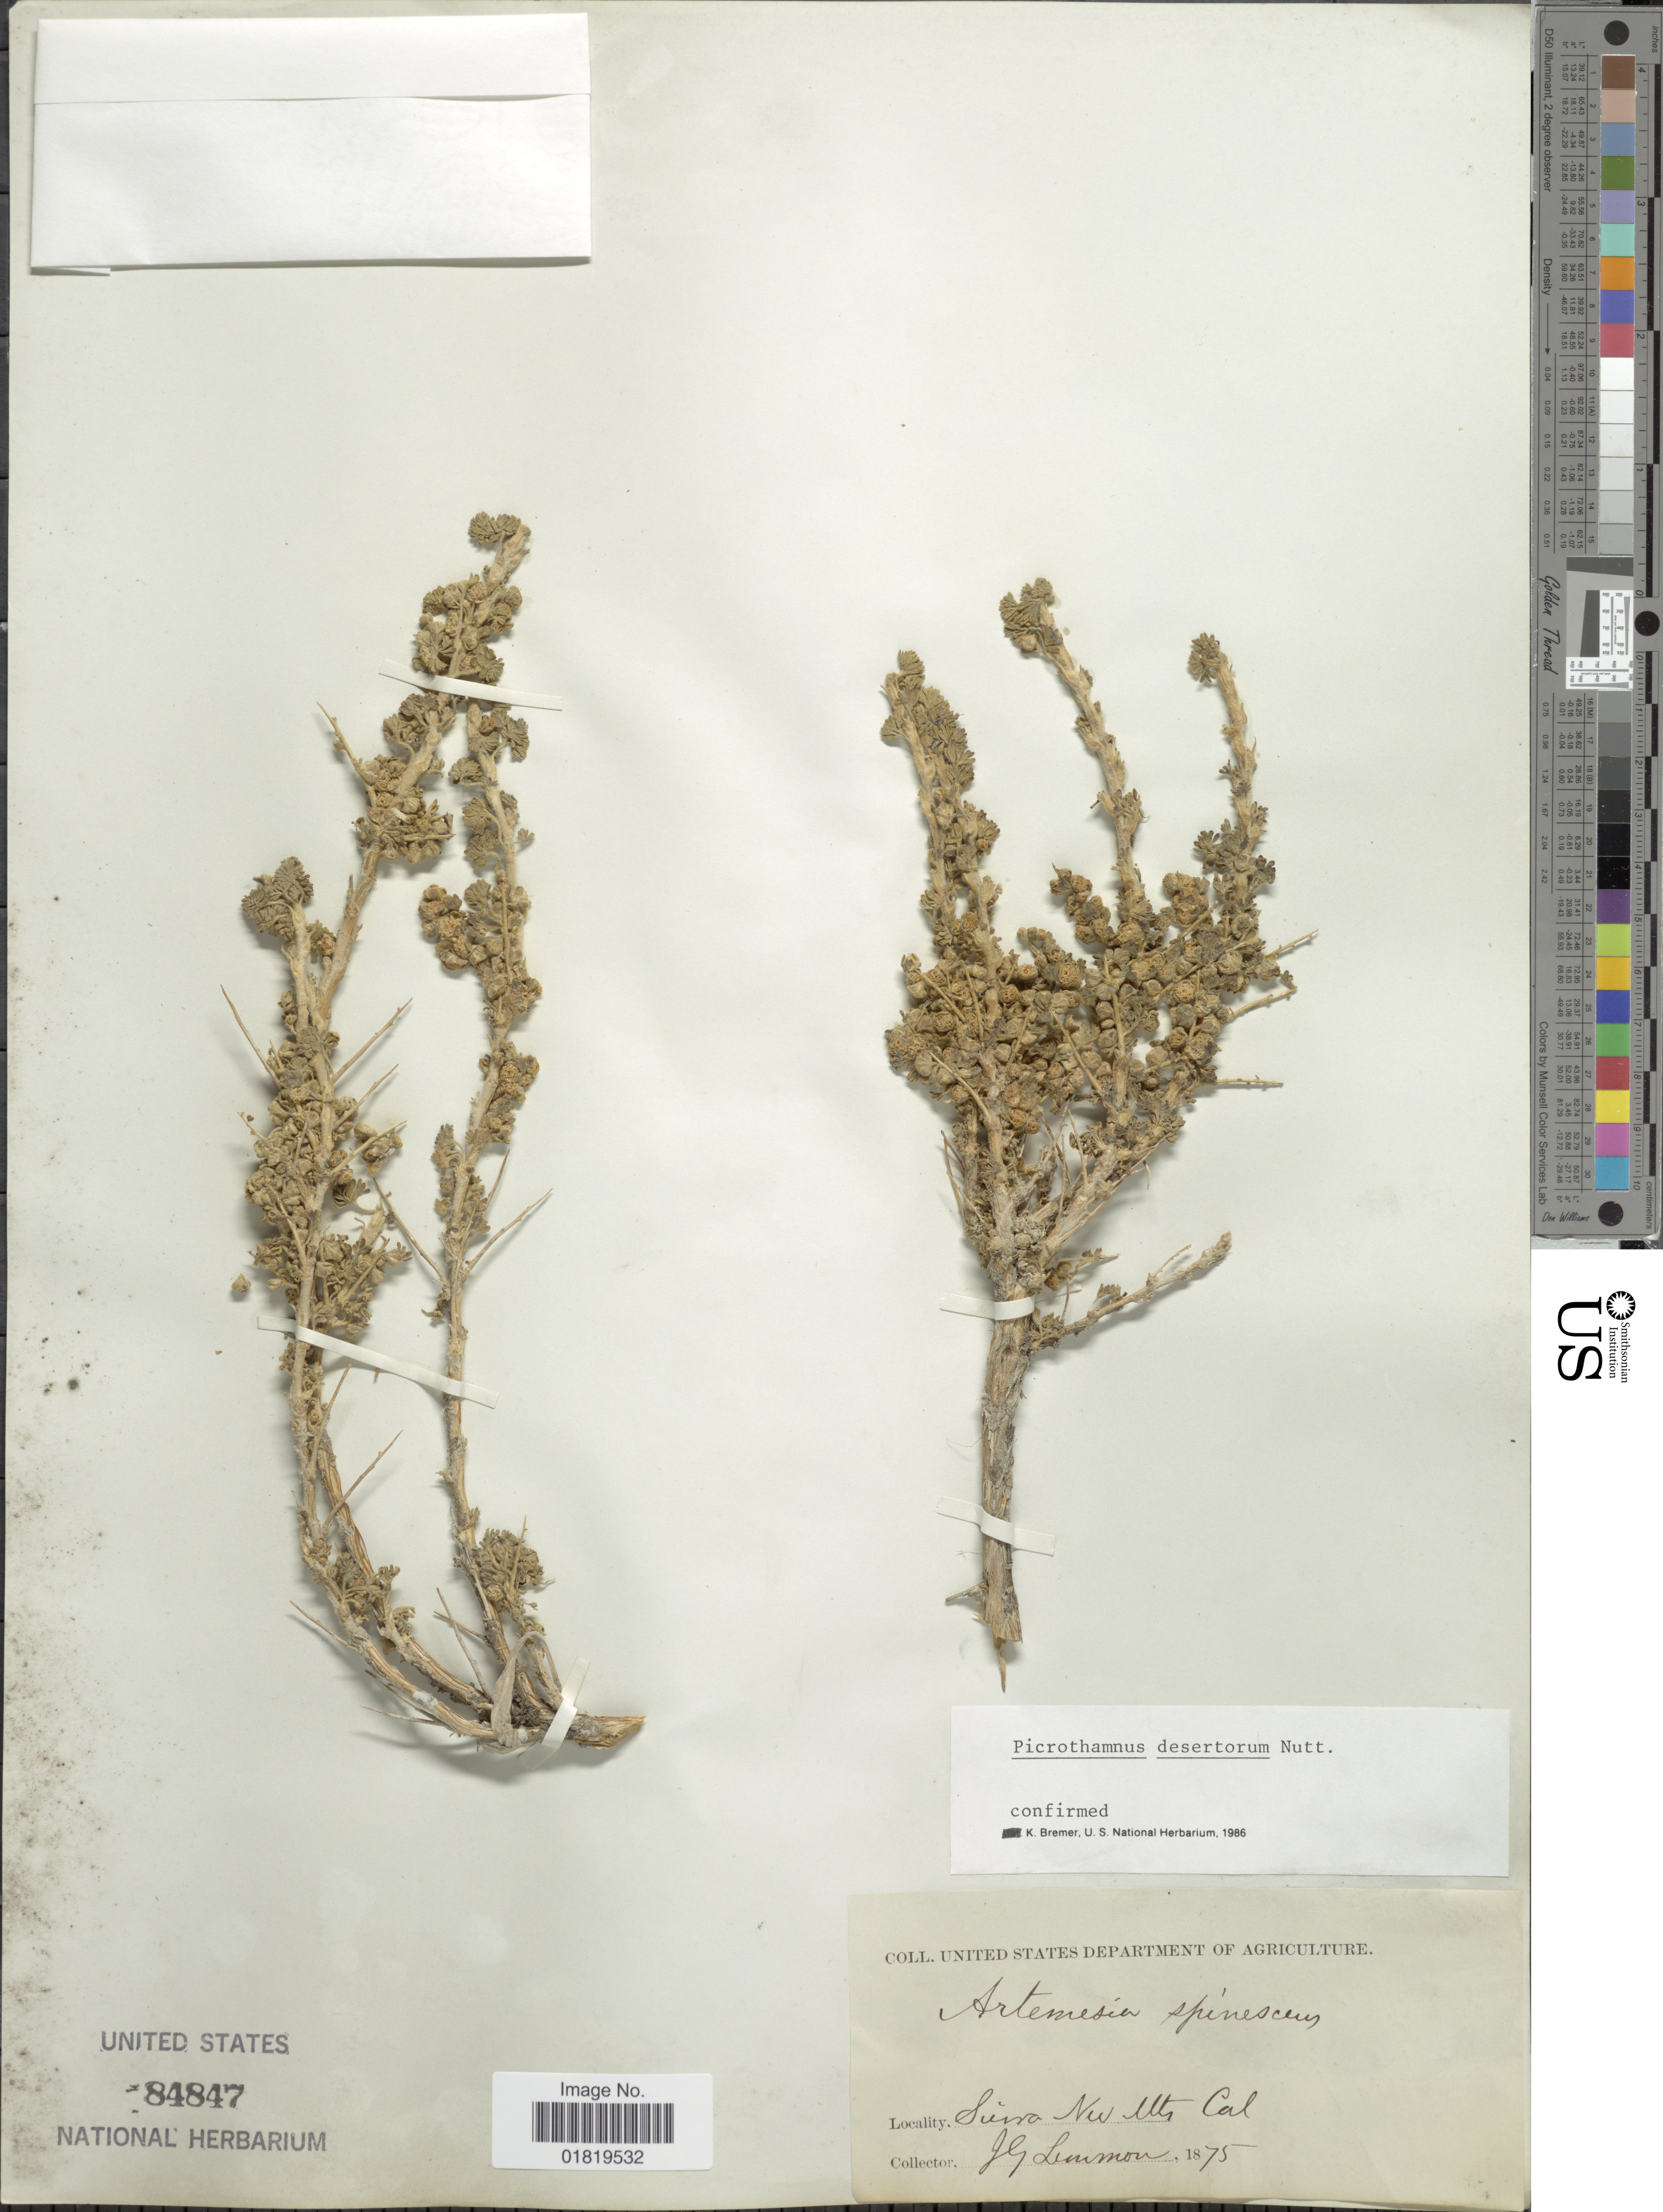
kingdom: Plantae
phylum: Tracheophyta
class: Magnoliopsida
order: Asterales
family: Asteraceae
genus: Picrothamnus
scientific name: Picrothamnus desertorum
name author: Nutt.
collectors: J. Lemmon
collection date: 1875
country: United States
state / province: California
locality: Sierra Nw Mts., Cal.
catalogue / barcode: US 84847